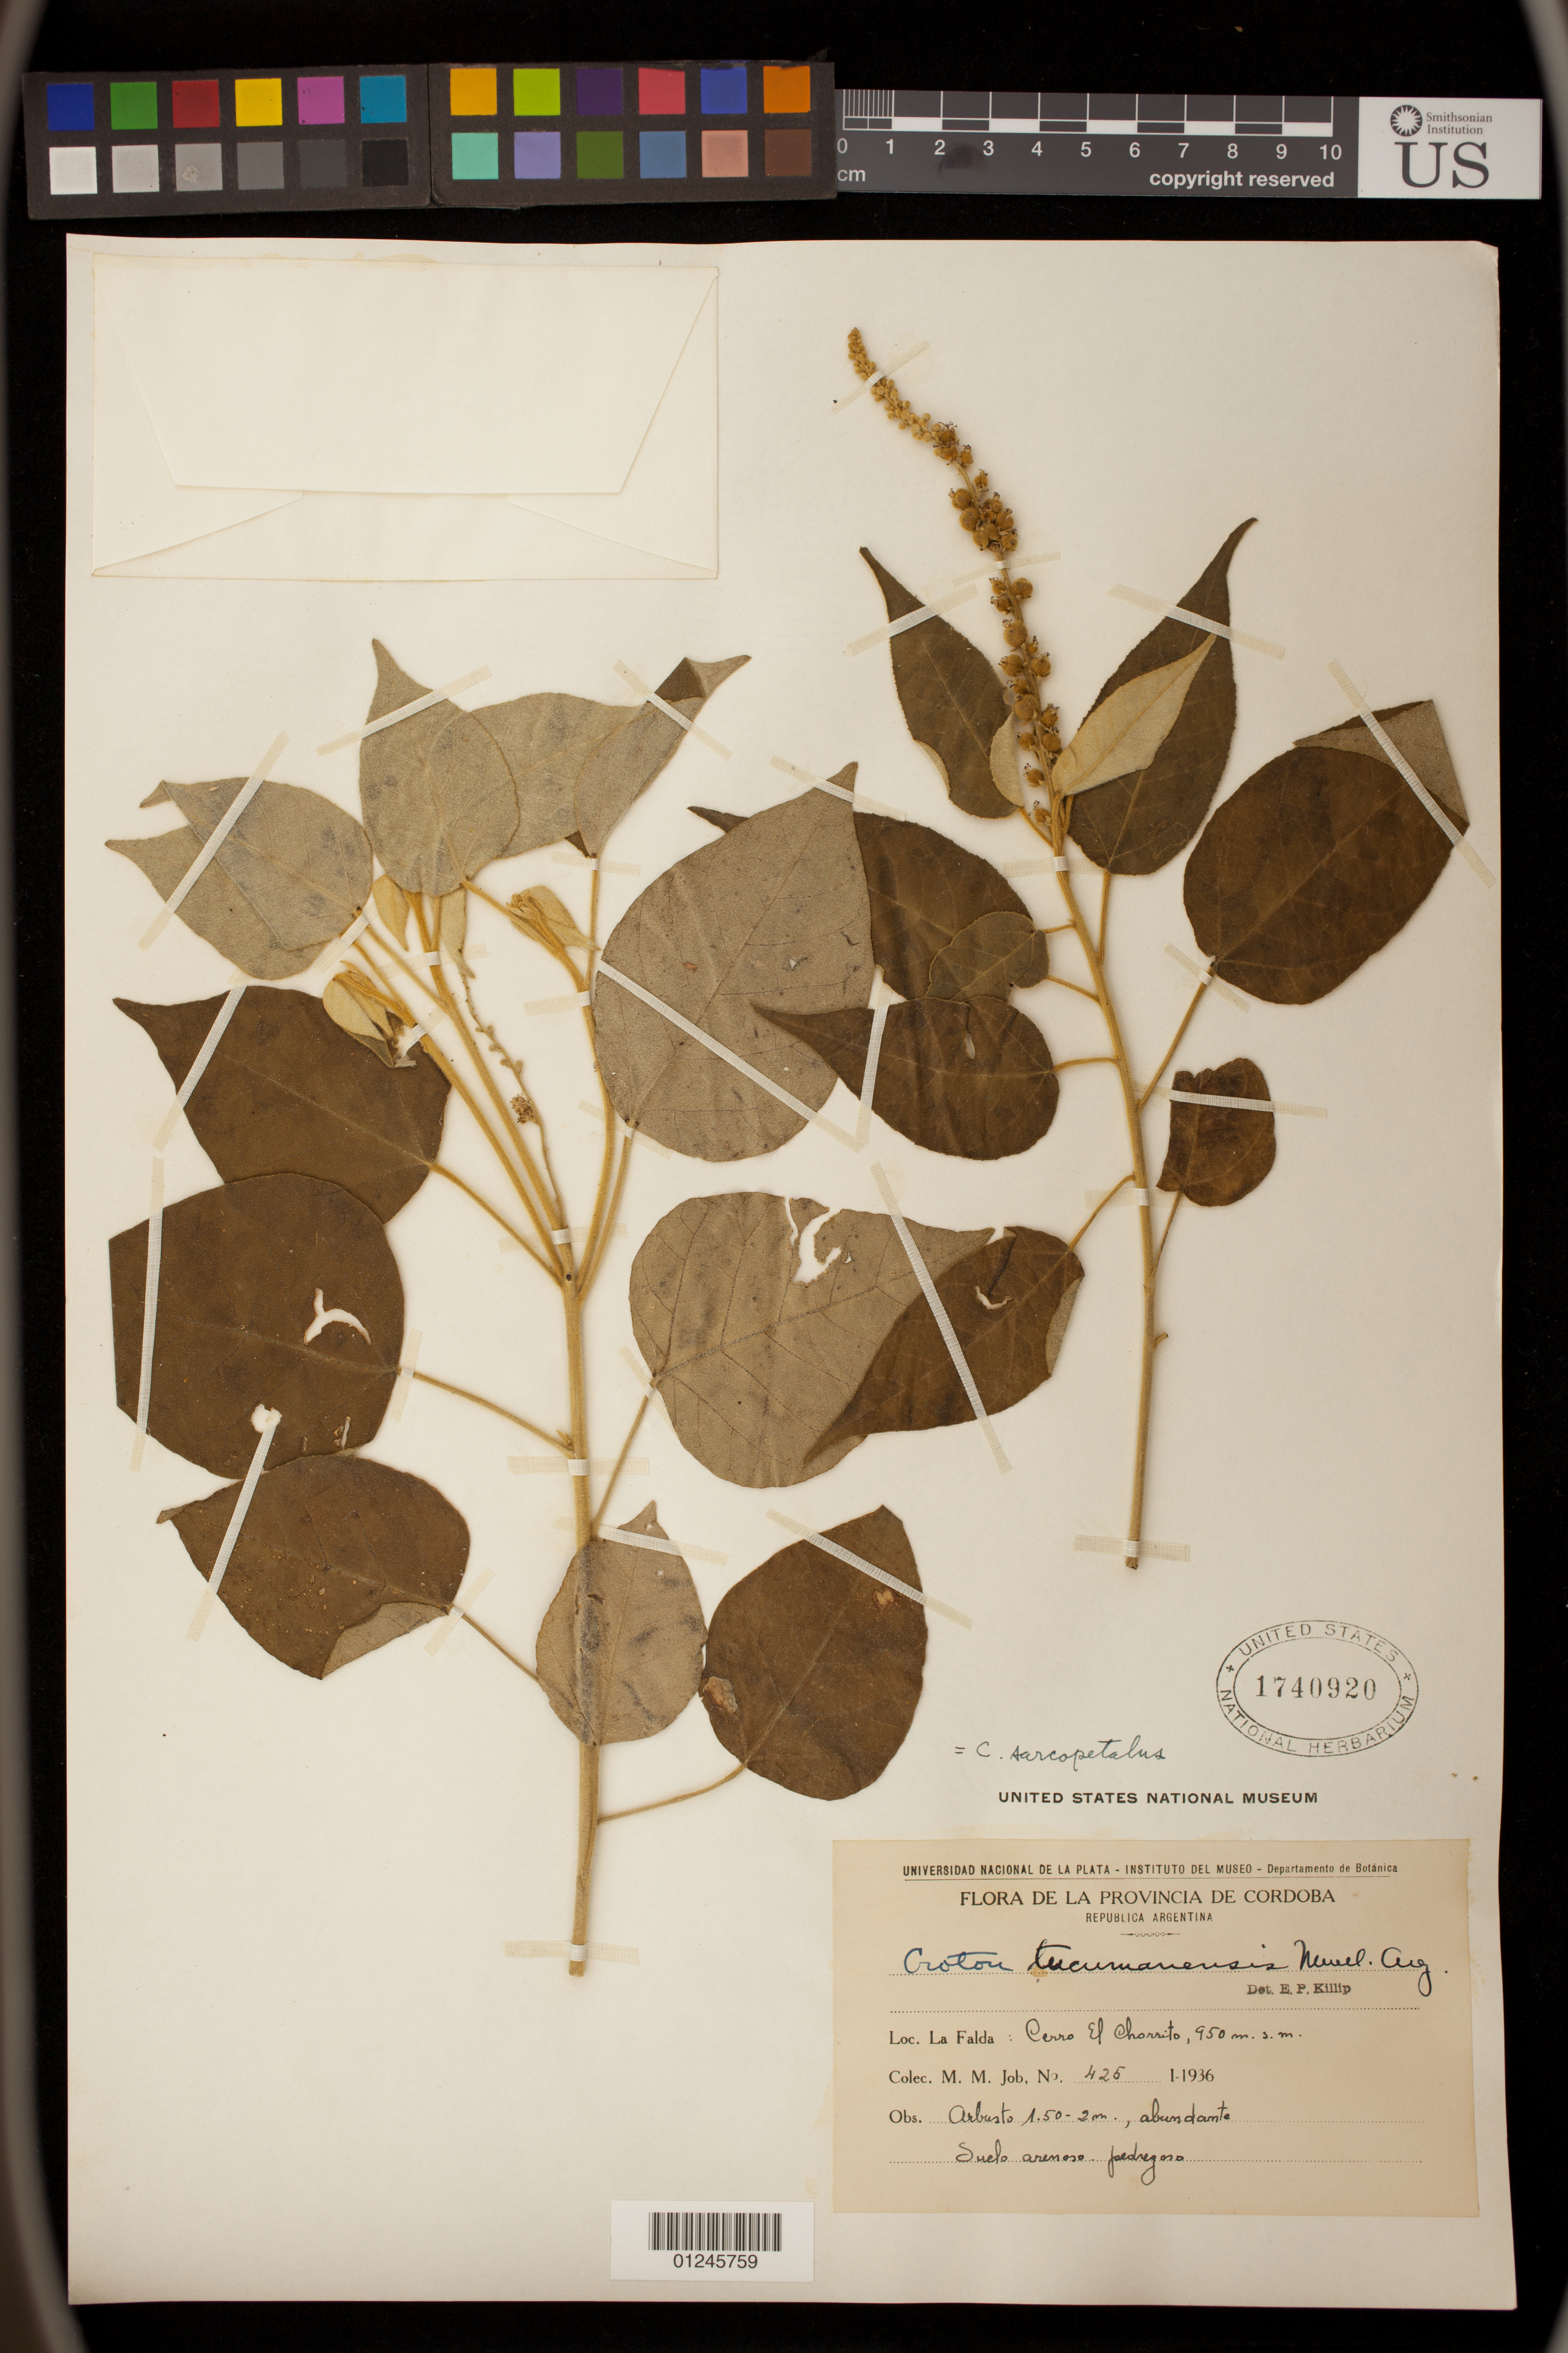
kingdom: Plantae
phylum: Tracheophyta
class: Magnoliopsida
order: Malpighiales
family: Euphorbiaceae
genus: Croton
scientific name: Croton sarcopetalus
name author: Müll. Arg.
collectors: M. Job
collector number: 425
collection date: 1936-01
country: Argentina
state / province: Cordoba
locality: La Falda: Cerro El Chorrito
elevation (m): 950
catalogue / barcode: US 1740920